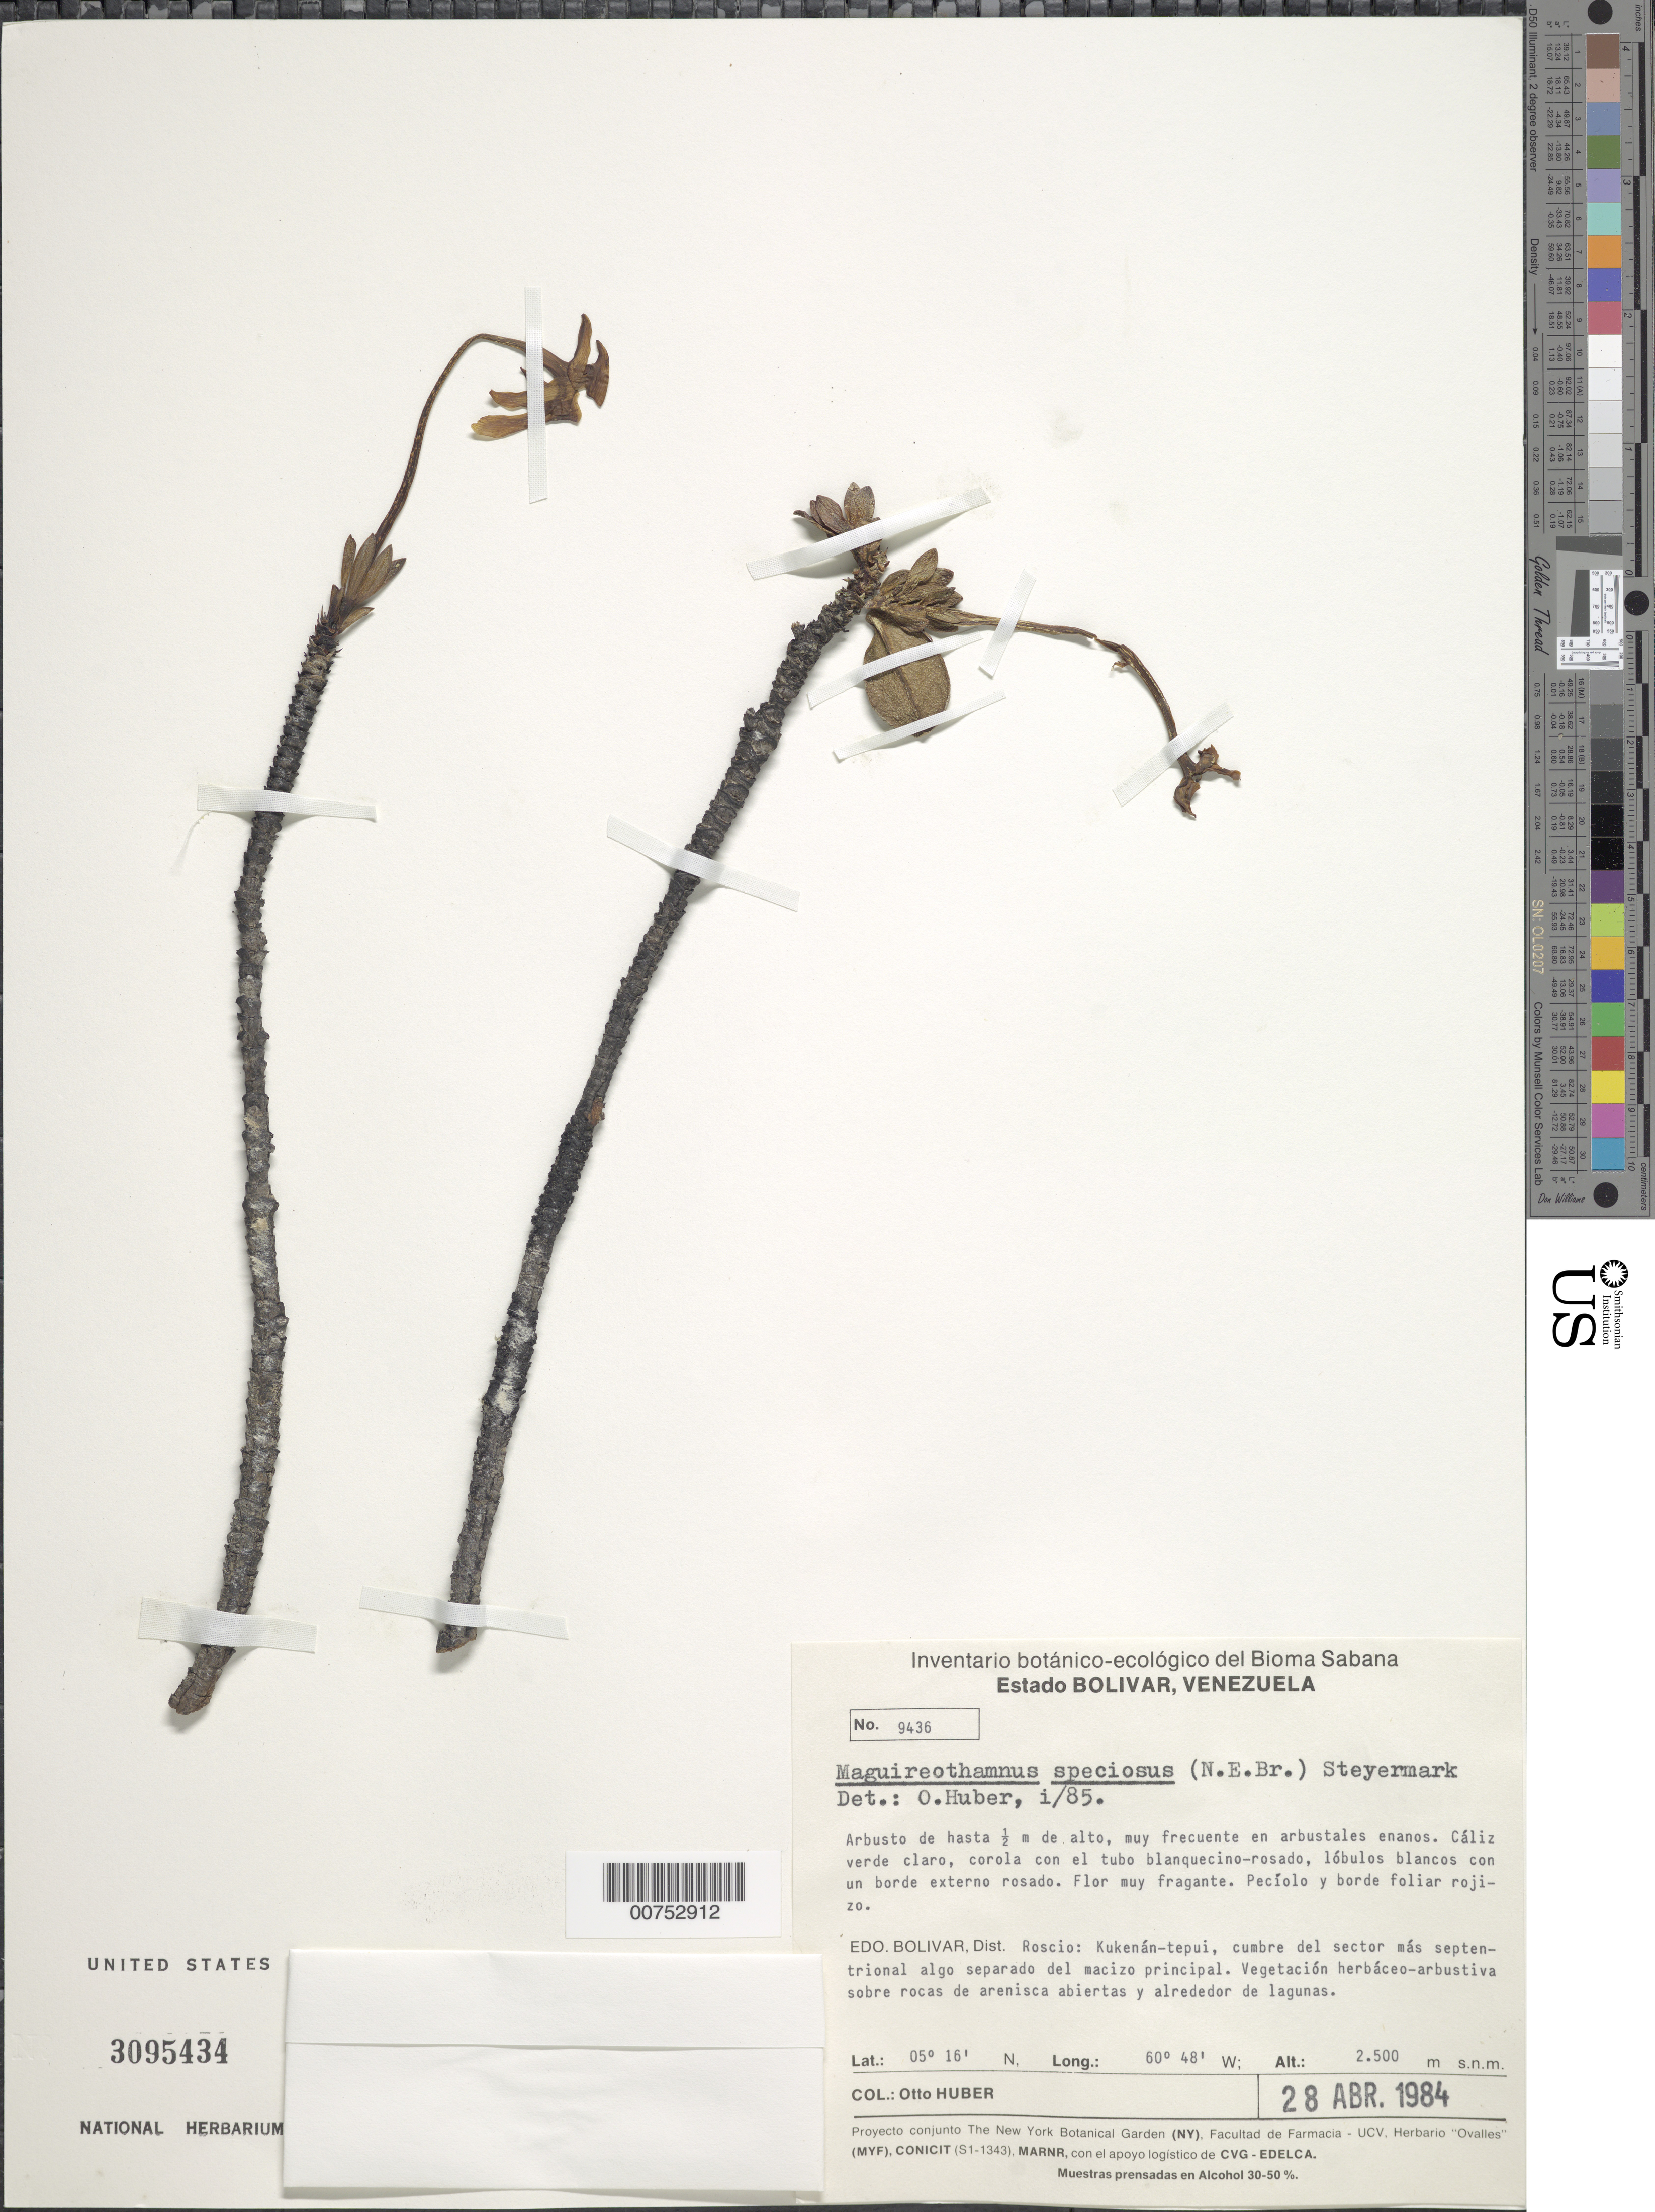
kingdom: Plantae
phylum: Tracheophyta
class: Magnoliopsida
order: Gentianales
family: Rubiaceae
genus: Maguireothamnus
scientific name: Maguireothamnus speciosus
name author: (N.E. Br.) Steyerm.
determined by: Huber, Otto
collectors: O. Huber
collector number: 9436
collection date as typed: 28-Apr-84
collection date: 1984-04-28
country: Venezuela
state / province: Bolívar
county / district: Roscio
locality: Kukenán-tepuí, cumbre del sector más septentríonal algo separado del macizo principal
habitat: Arbustales enanos; vegetación herbaceo-arbustiva sobre rocas de arenisca abiertas y alrededor de lagunas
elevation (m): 2500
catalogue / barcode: US 3095434